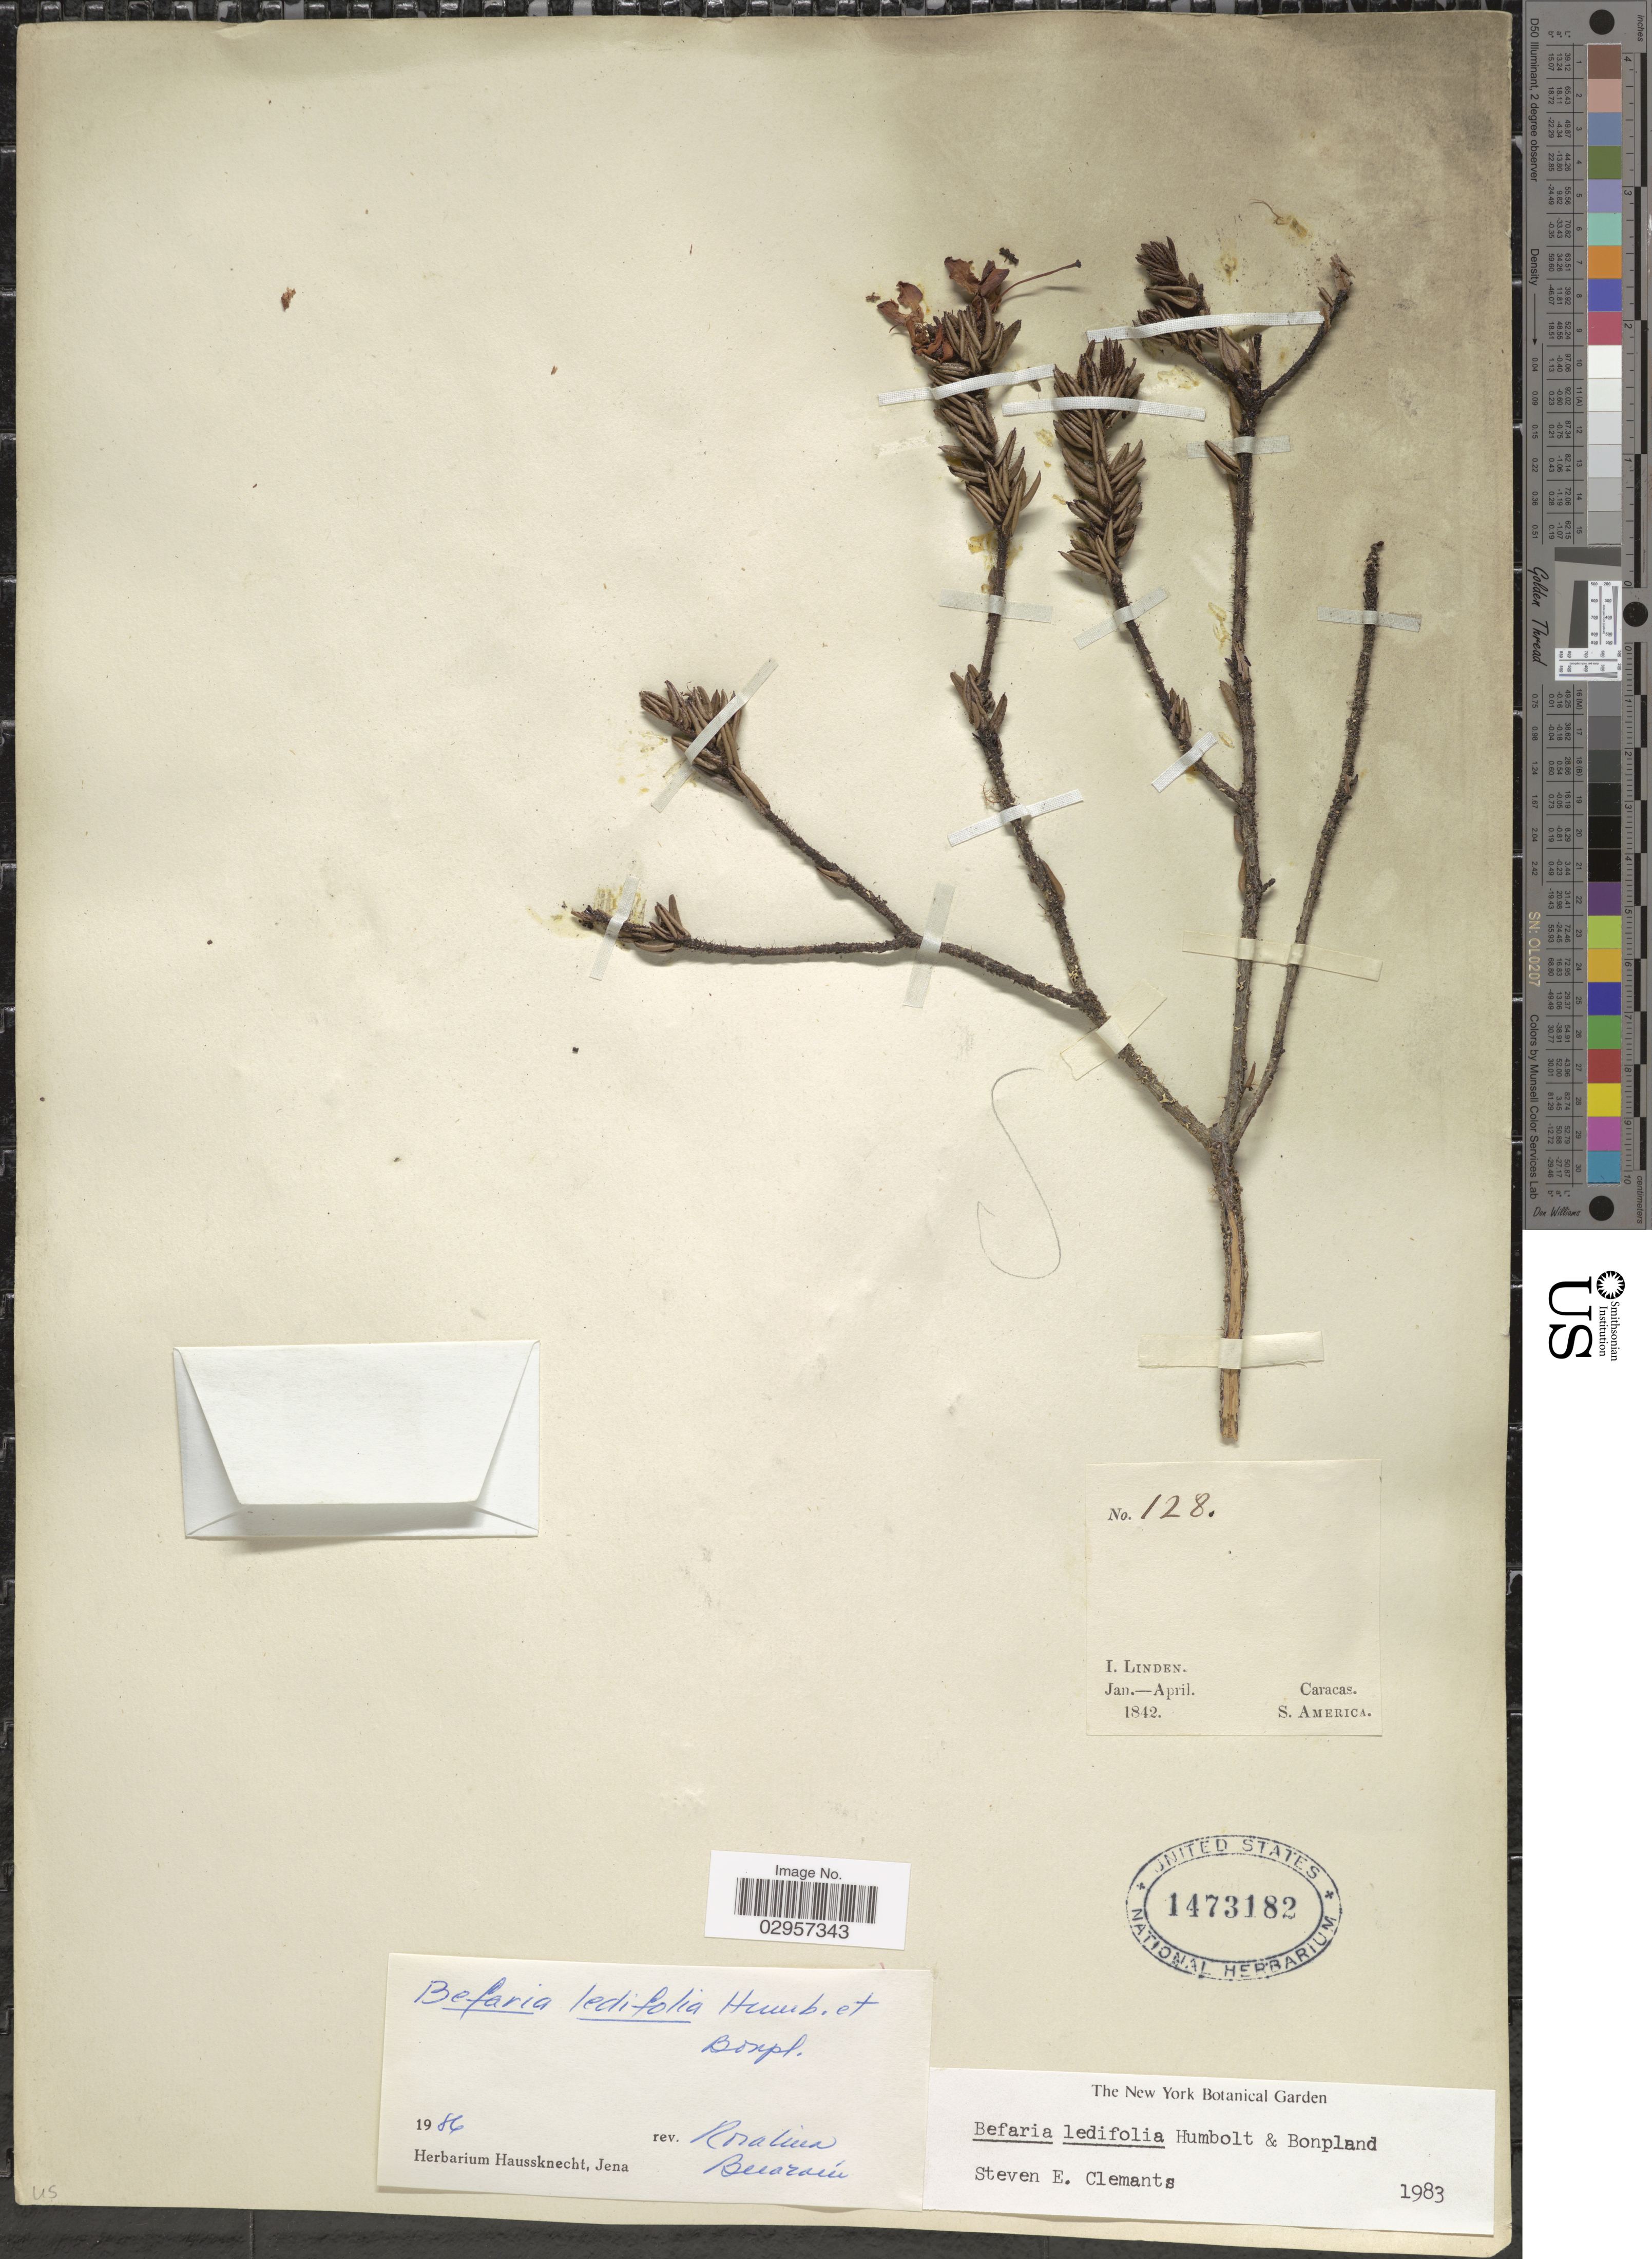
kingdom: Plantae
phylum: Tracheophyta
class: Magnoliopsida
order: Ericales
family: Ericaceae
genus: Befaria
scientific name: Befaria ledifolia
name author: Bonpl.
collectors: L. Linden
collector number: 128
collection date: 1842-01/1842-04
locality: Caracas, S. America.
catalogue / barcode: US 1473182